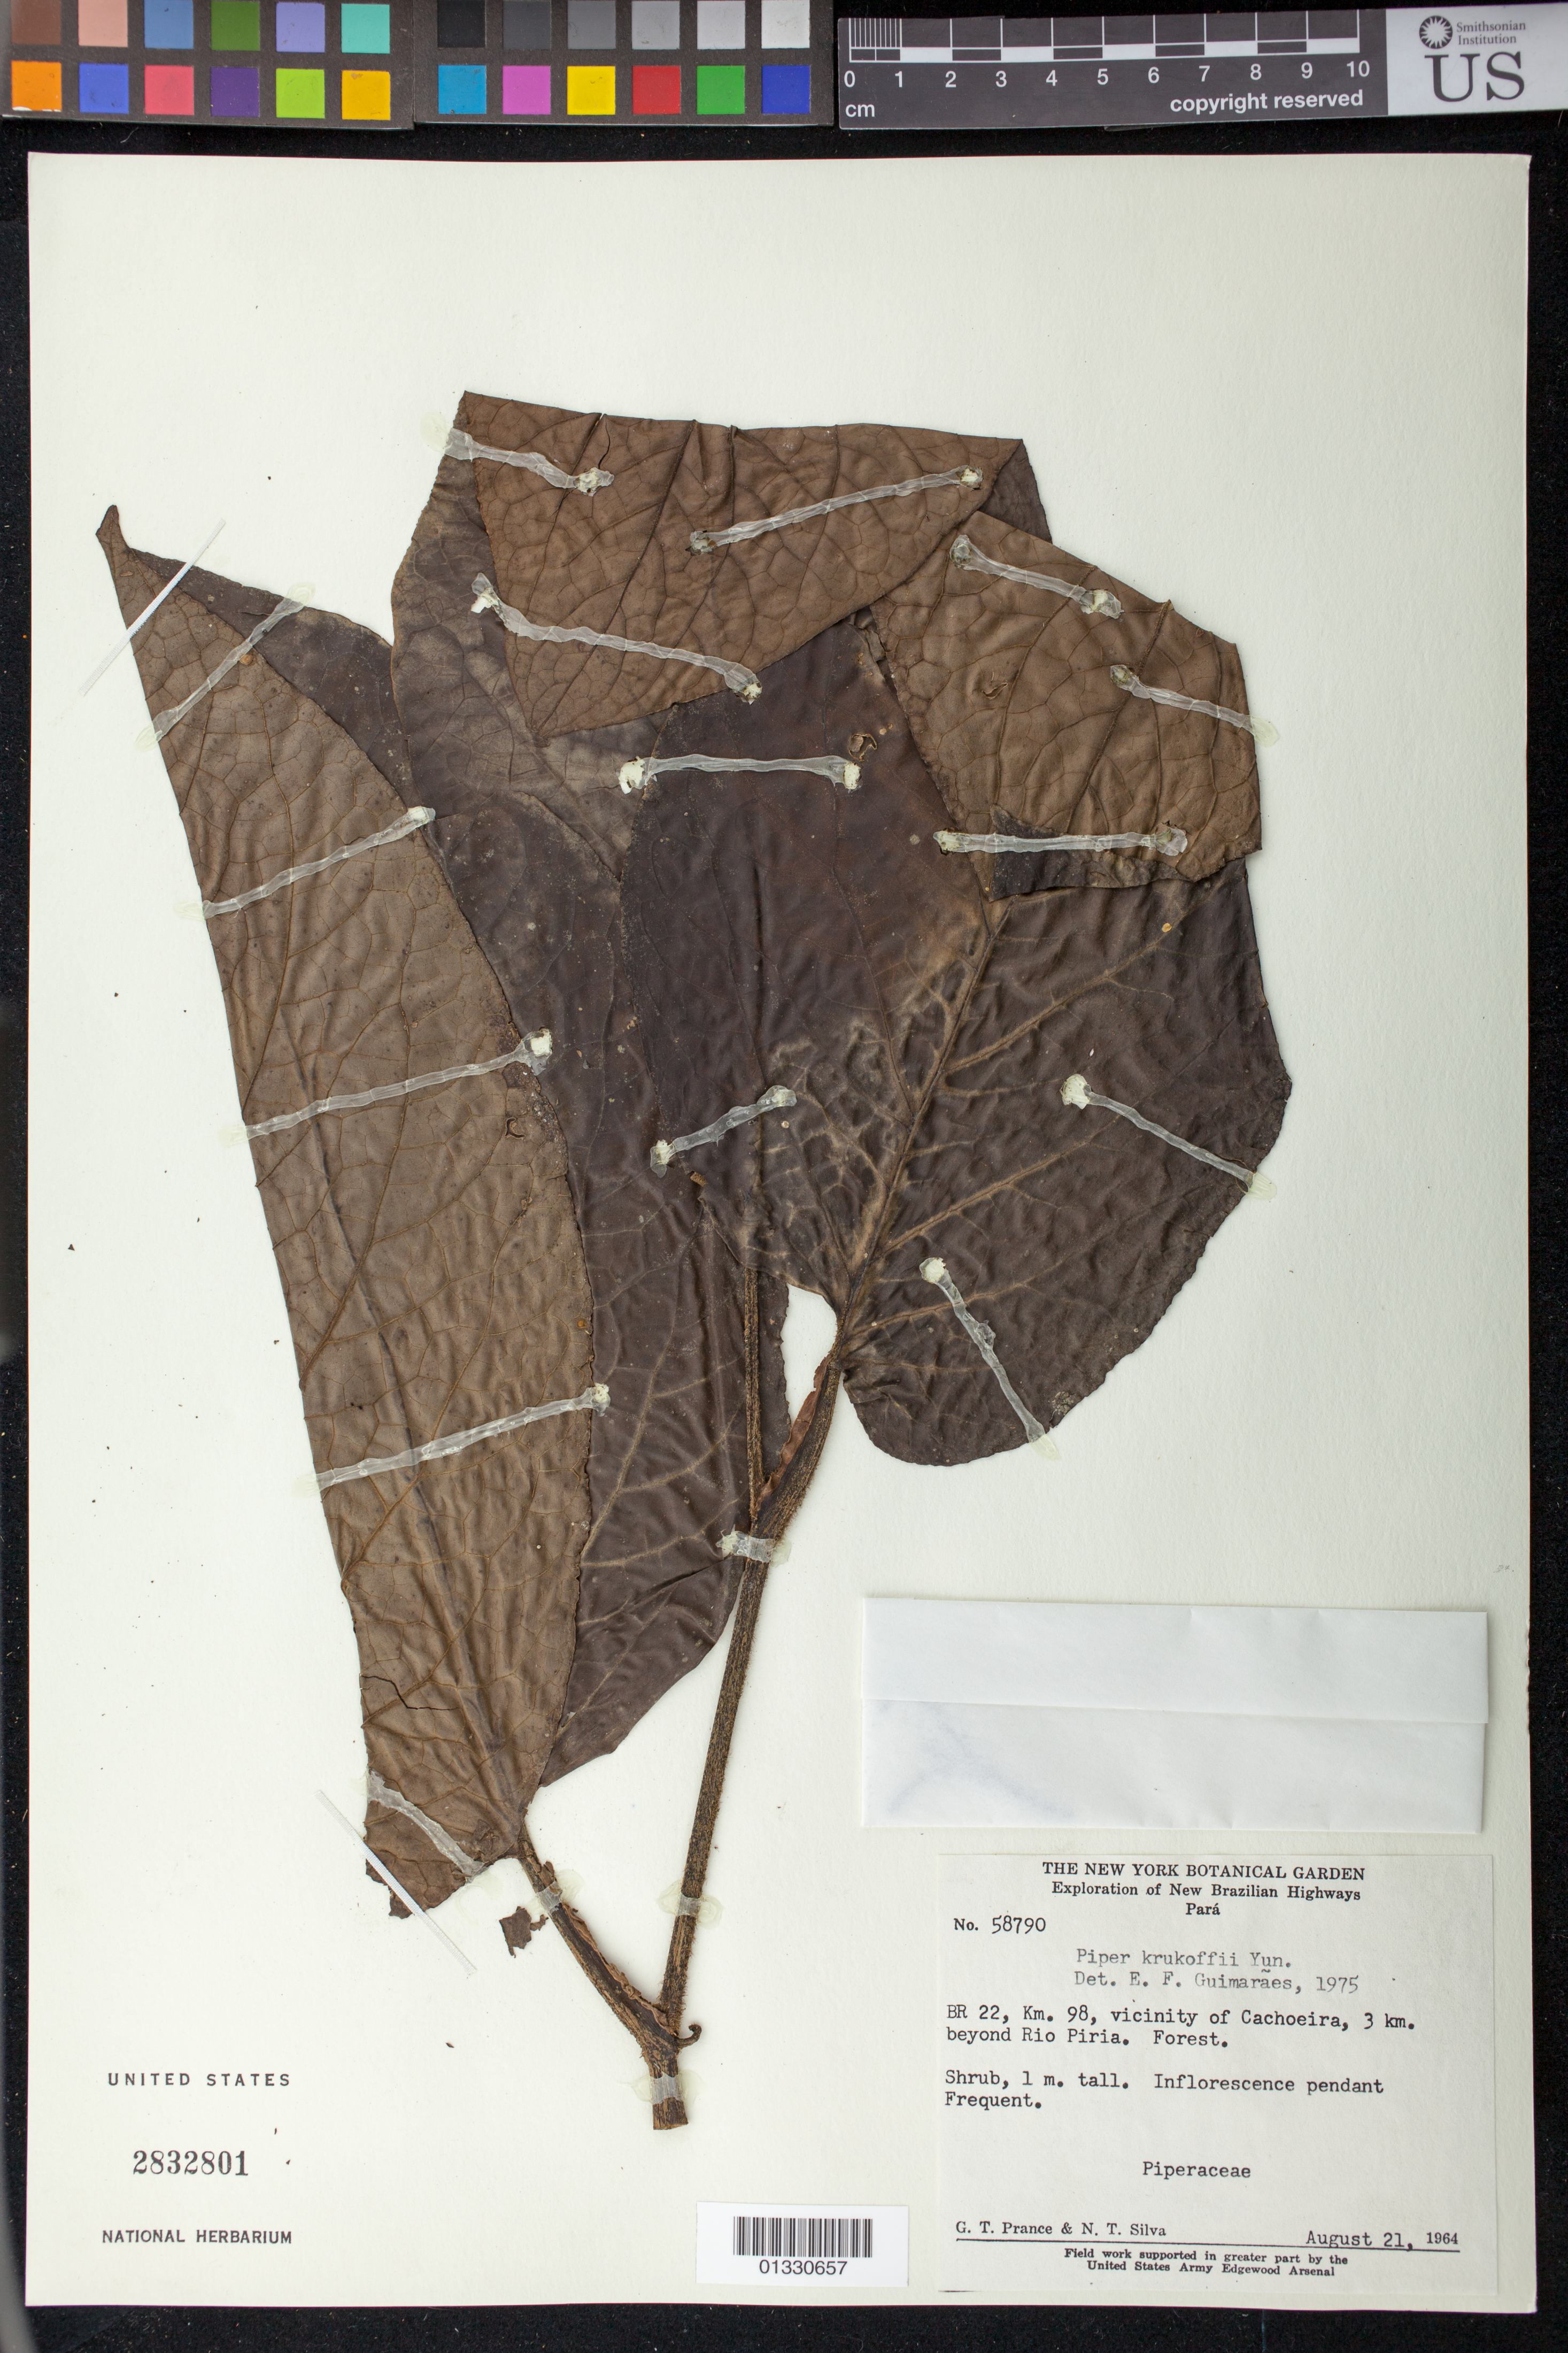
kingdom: Plantae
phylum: Tracheophyta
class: Magnoliopsida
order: Piperales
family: Piperaceae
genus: Piper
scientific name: Piper krukoffii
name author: Yunck.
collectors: G. T. Prance & N. T. Silva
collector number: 58790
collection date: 1964-08-21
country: Brazil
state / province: Pará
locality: BR 22, km 98. , vicinity of Cachoeira, 3km beyonde Rio Piria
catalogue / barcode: US 2832801